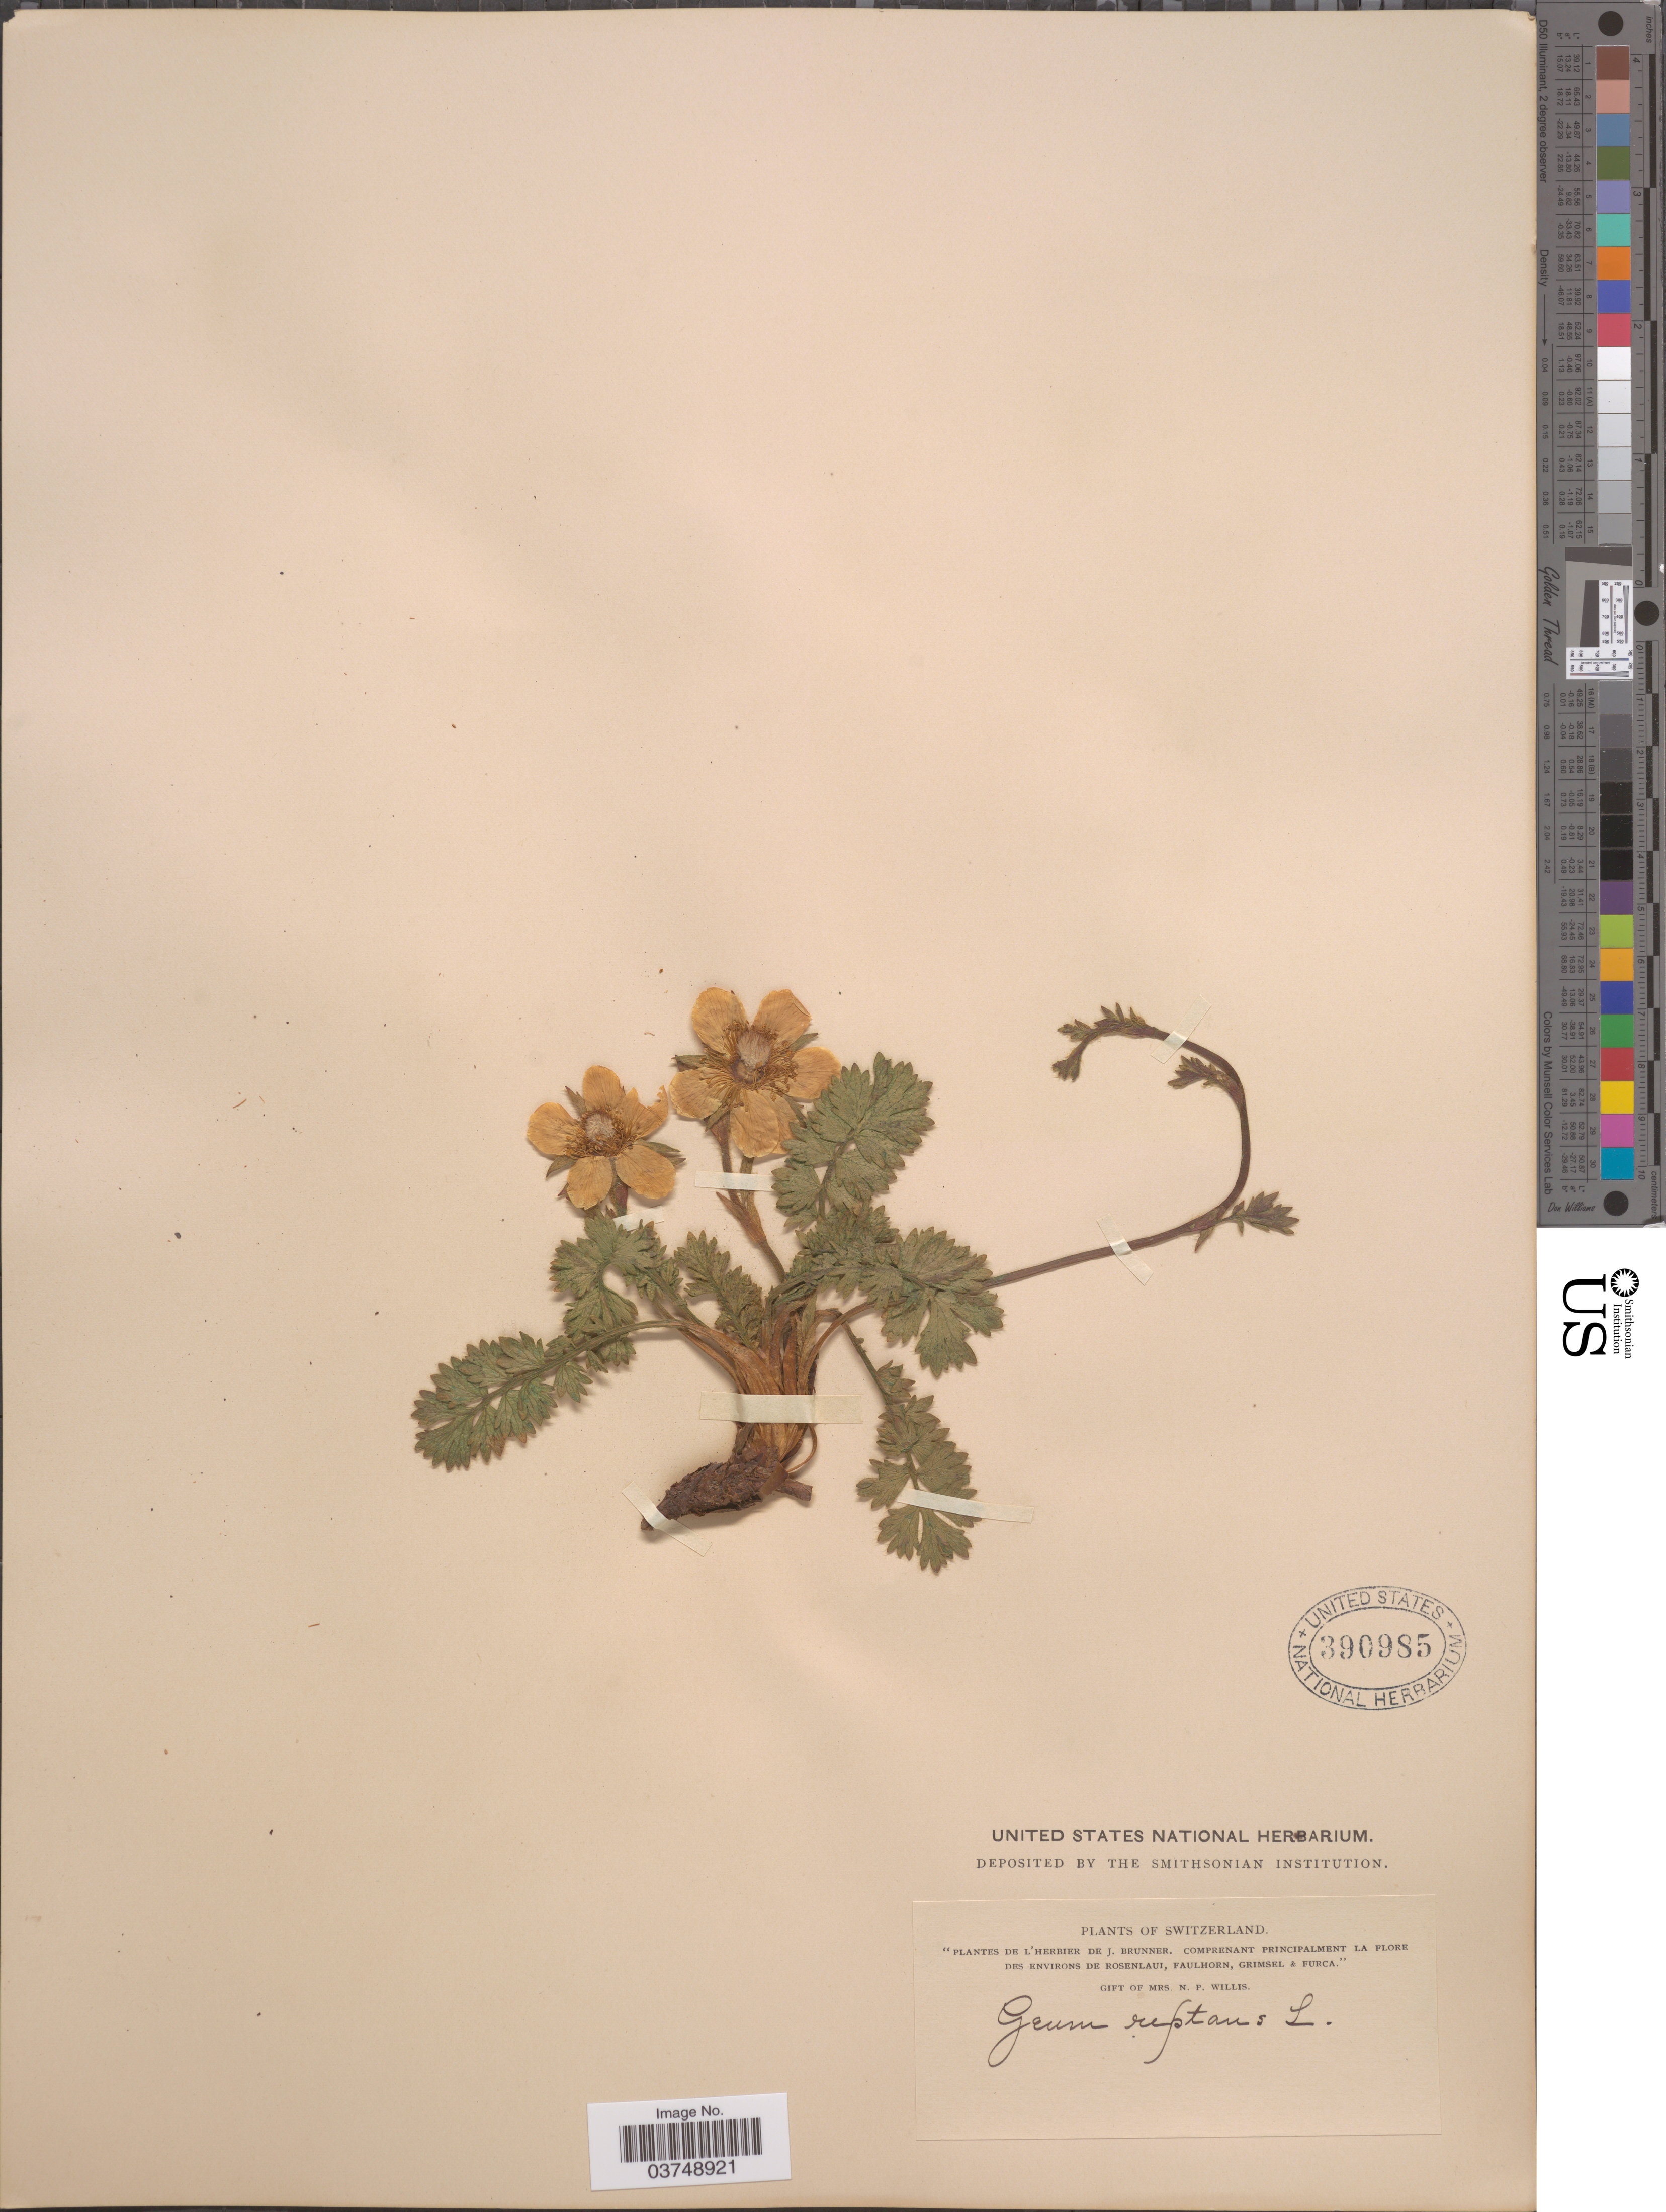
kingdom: Plantae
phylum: Tracheophyta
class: Magnoliopsida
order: Rosales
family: Rosaceae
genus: Geum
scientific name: Geum montanum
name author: L.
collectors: ex herb. J. Brunner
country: Switzerland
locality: Environs de Rosenlaui, Faulhorn, Grimsel & Furca.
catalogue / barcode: US 390985